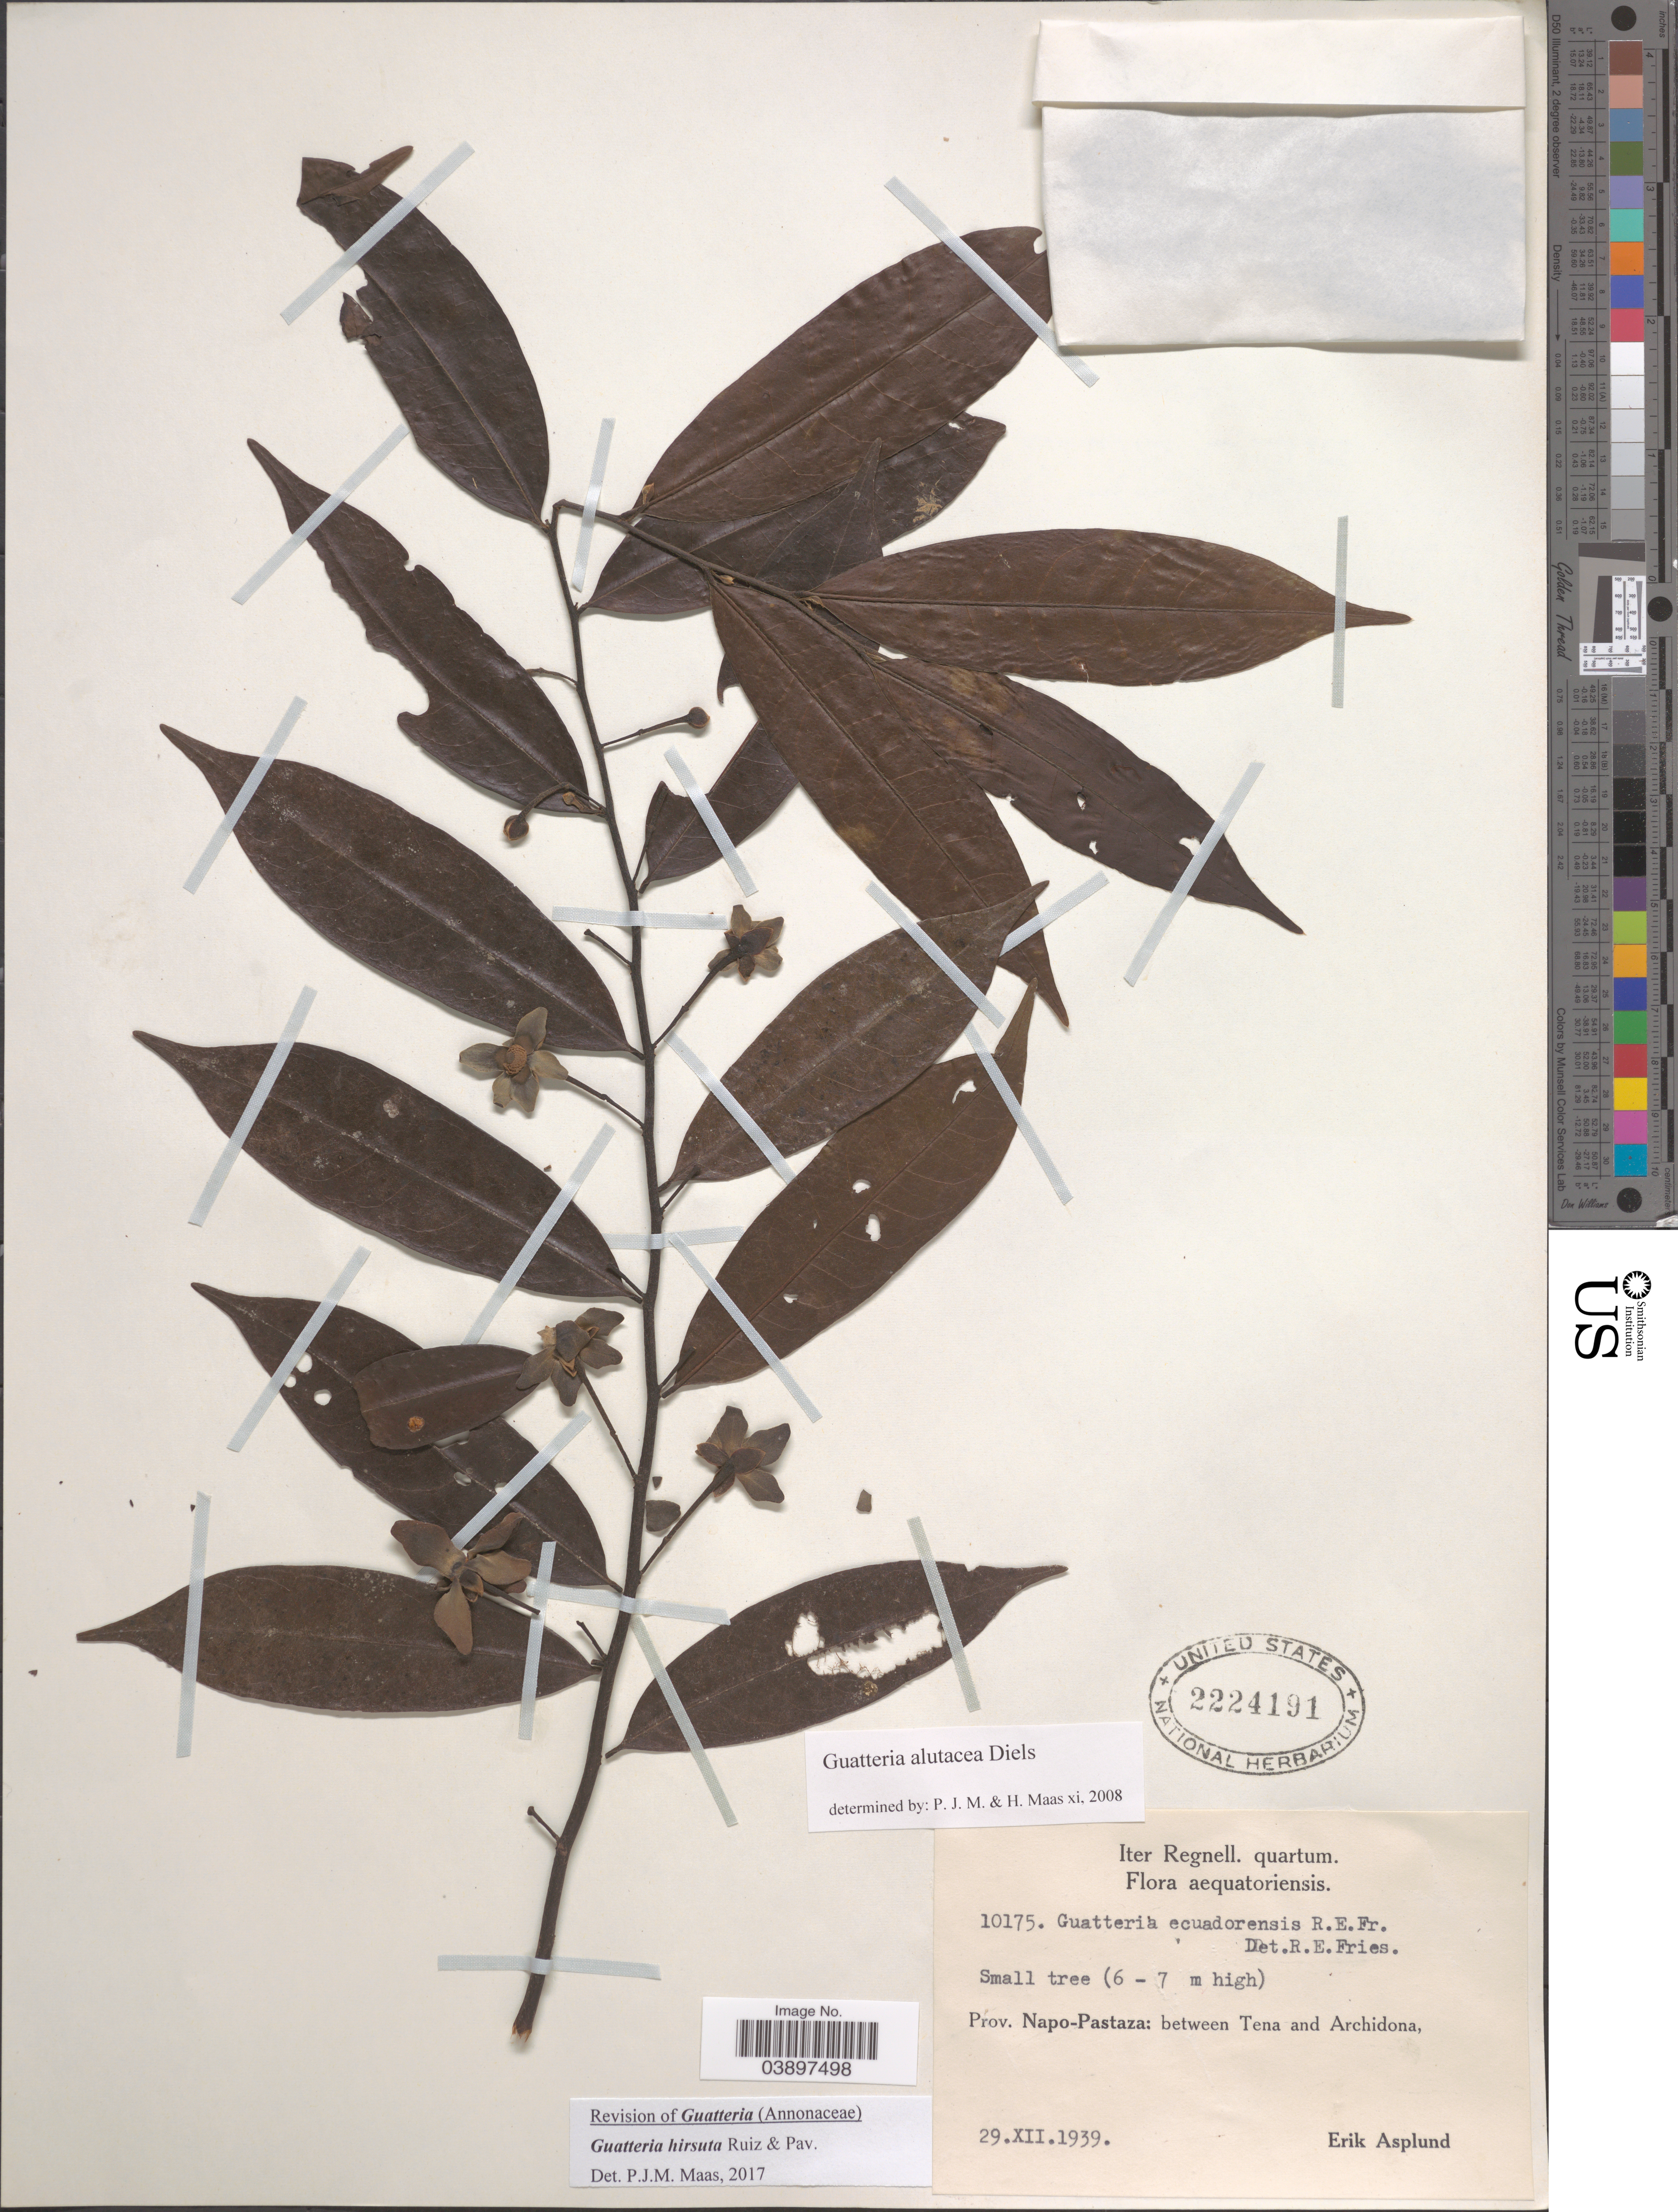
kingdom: Plantae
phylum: Tracheophyta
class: Magnoliopsida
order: Magnoliales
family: Annonaceae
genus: Guatteria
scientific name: Guatteria hirsuta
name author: Ruiz & Pav.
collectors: E. Asplund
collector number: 10175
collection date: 1939-12-29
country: Ecuador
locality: Aequatoriensis. Prov. Napo-Pastaza: between Tena and Archidona.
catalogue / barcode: US 2224191